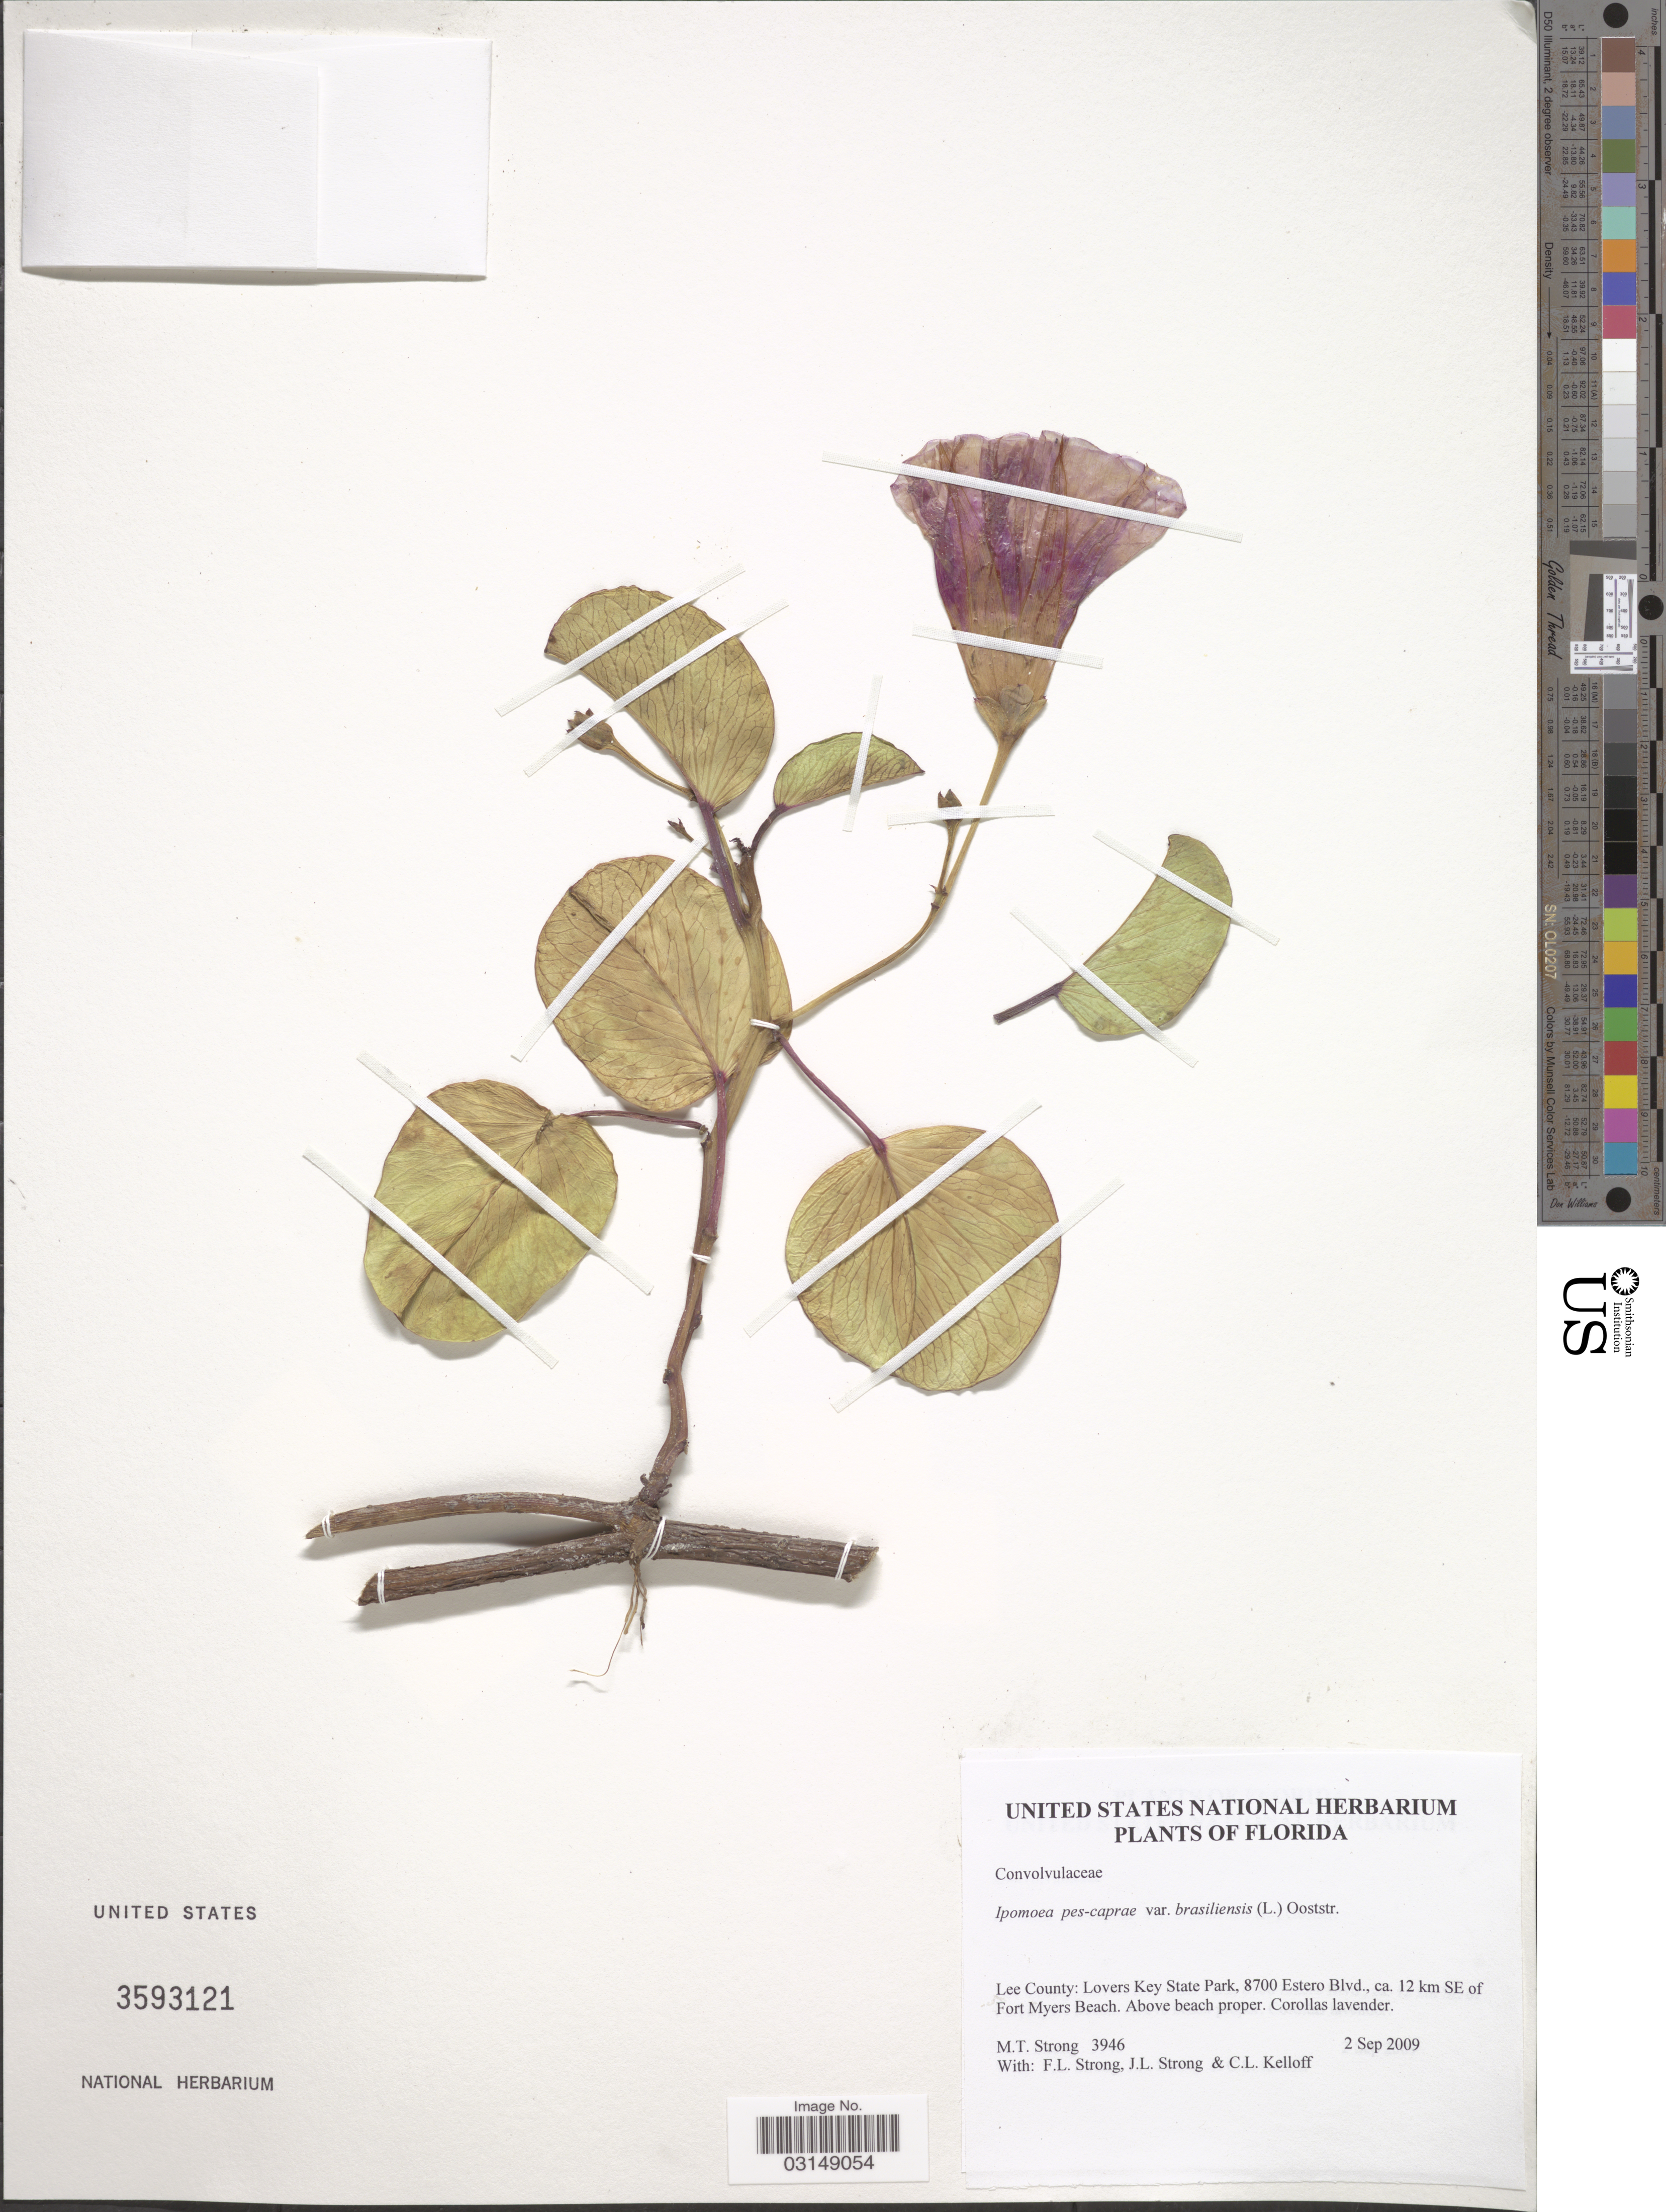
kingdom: Plantae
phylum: Tracheophyta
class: Magnoliopsida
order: Solanales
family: Convolvulaceae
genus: Ipomoea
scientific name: Ipomoea pes-caprae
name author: (L.) R. Br.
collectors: M. T. Strong, F. L. Strong, J. Strong & C. L. Kelloff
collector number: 3946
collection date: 2009-09-02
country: United States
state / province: Florida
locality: Lee County: Lovers Key State Park, 8700 Estero Blvd., ca. 12 km SE of Fort Myers Beach. Above beach proper.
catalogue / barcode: US 3593121